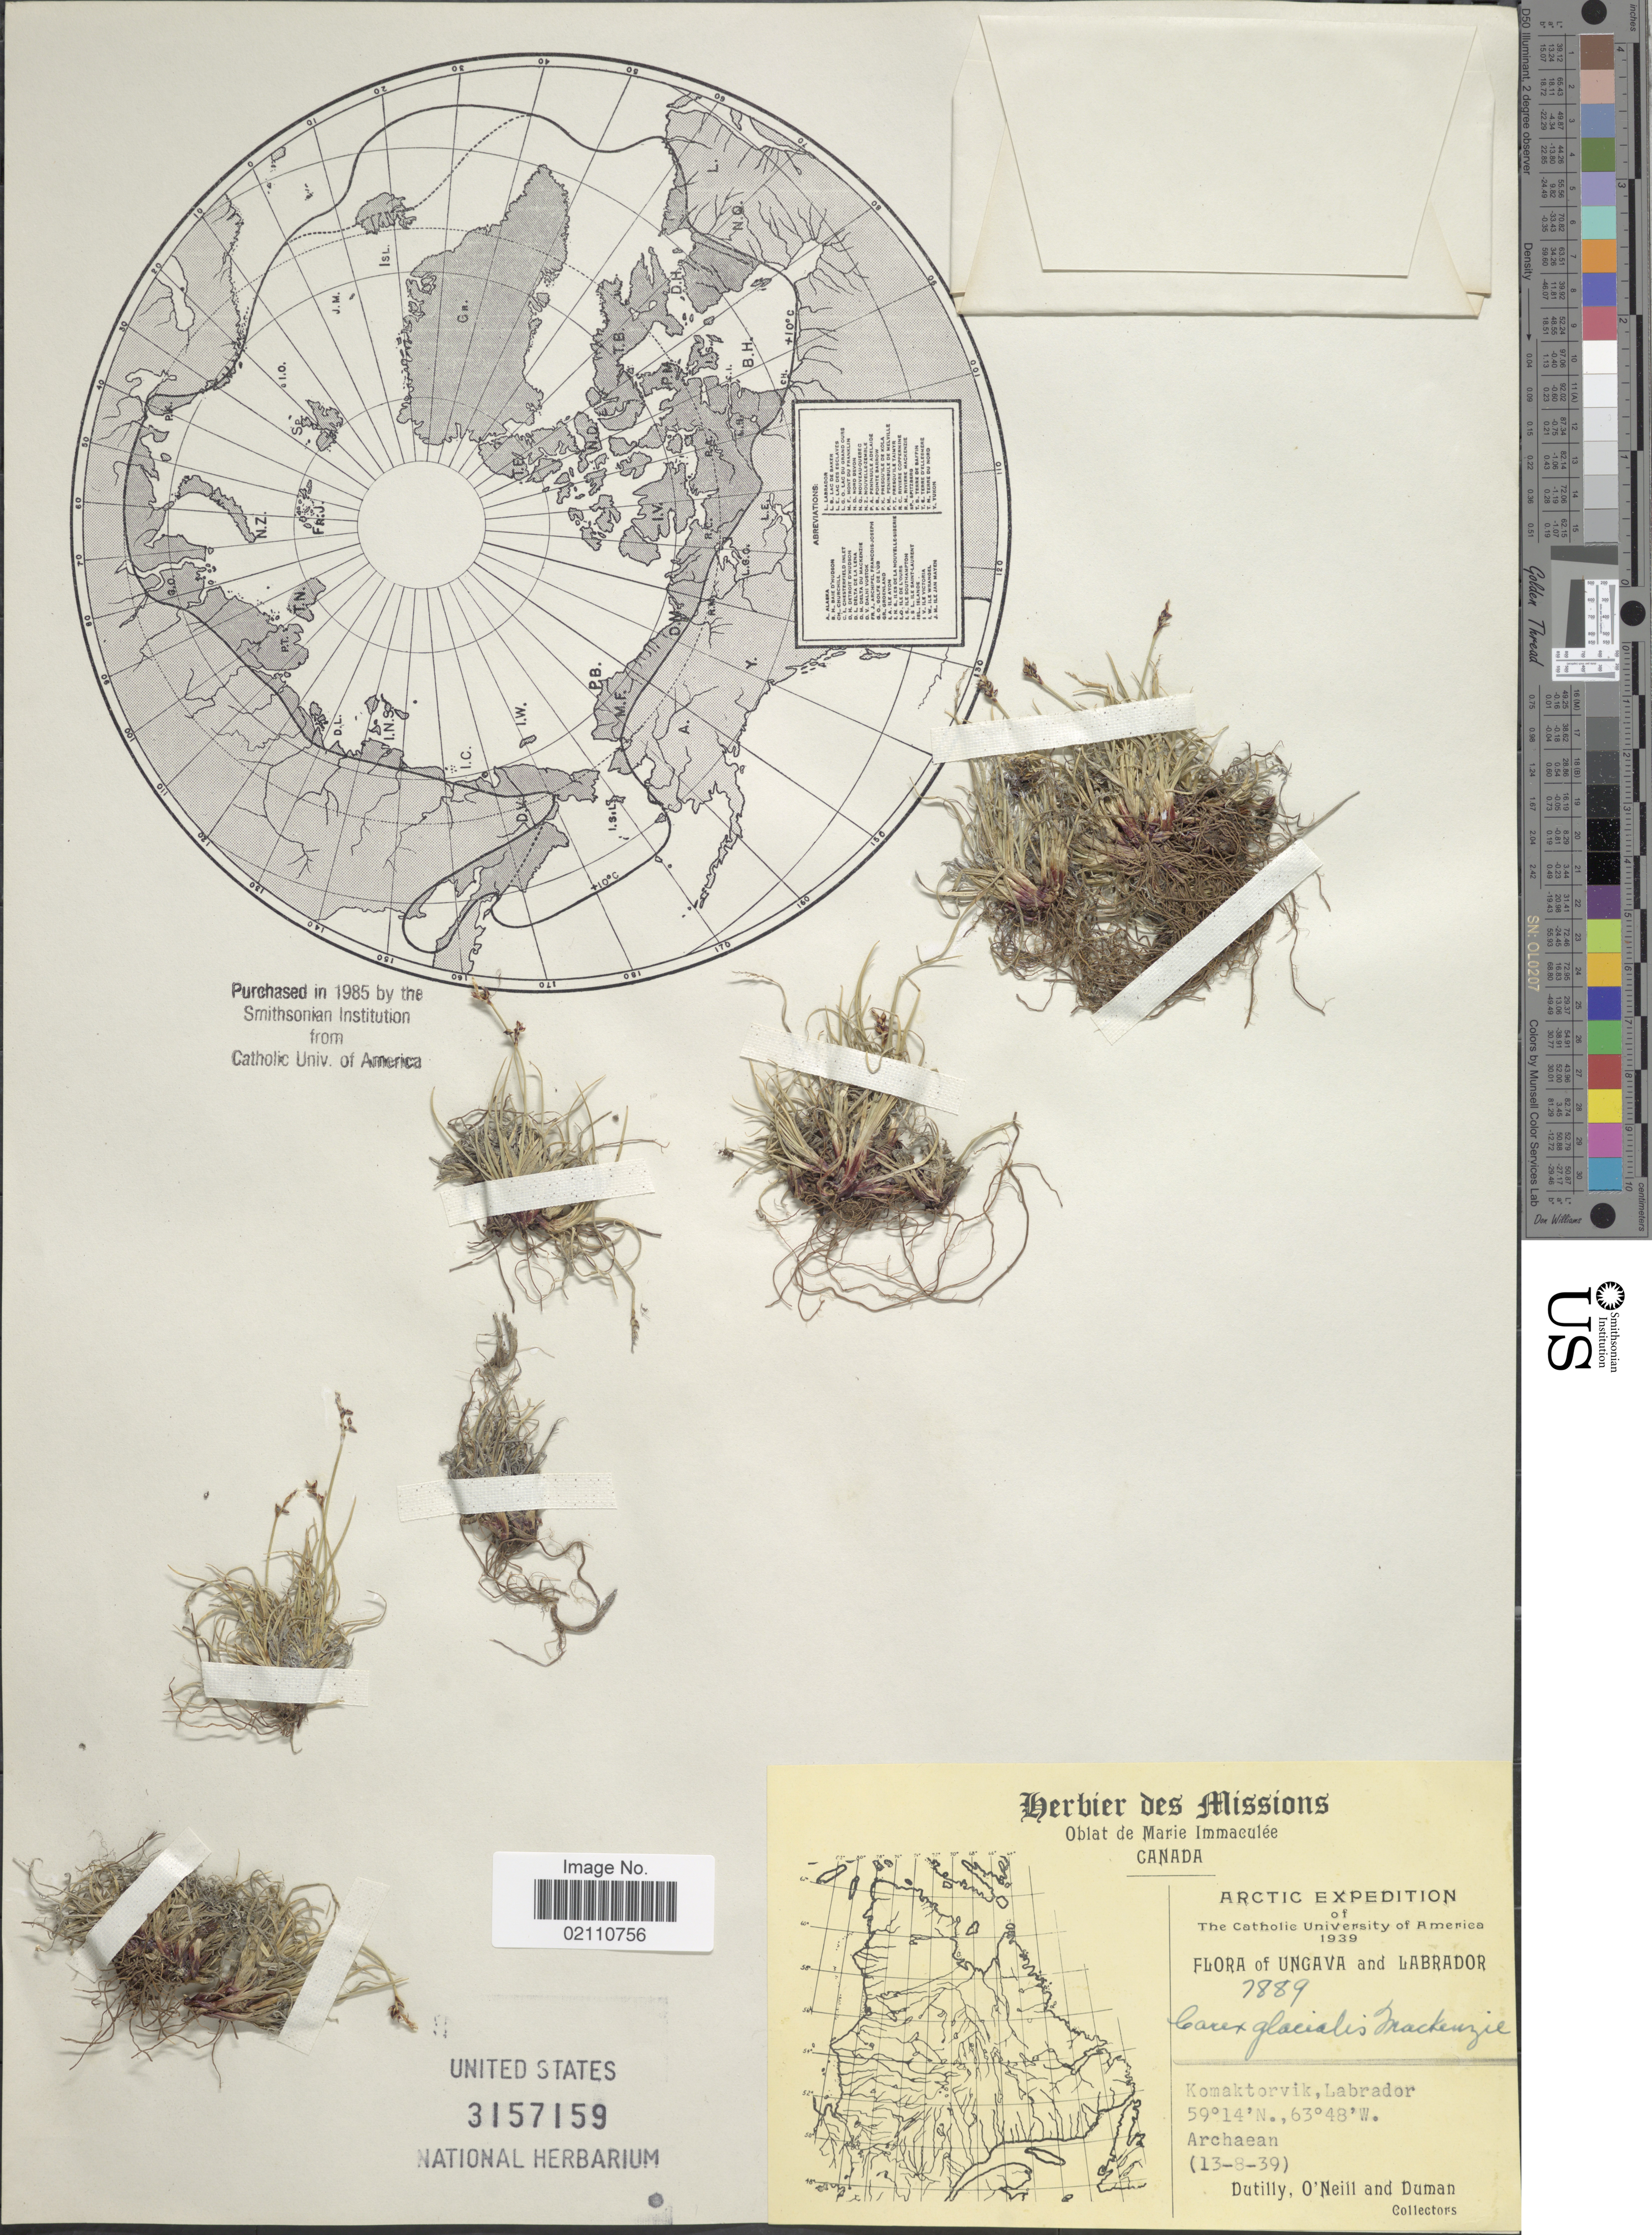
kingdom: Plantae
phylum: Tracheophyta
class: Liliopsida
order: Poales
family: Cyperaceae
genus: Carex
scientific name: Carex glacialis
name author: Mack.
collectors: -. Dutilly, -. O'Neill & -. Duman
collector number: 7889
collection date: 1939-08-13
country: Canada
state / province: Newfoundland and Labrador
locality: Arctic, Ungava and Labrador, Komaktorvik, Labrador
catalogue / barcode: US 3157159